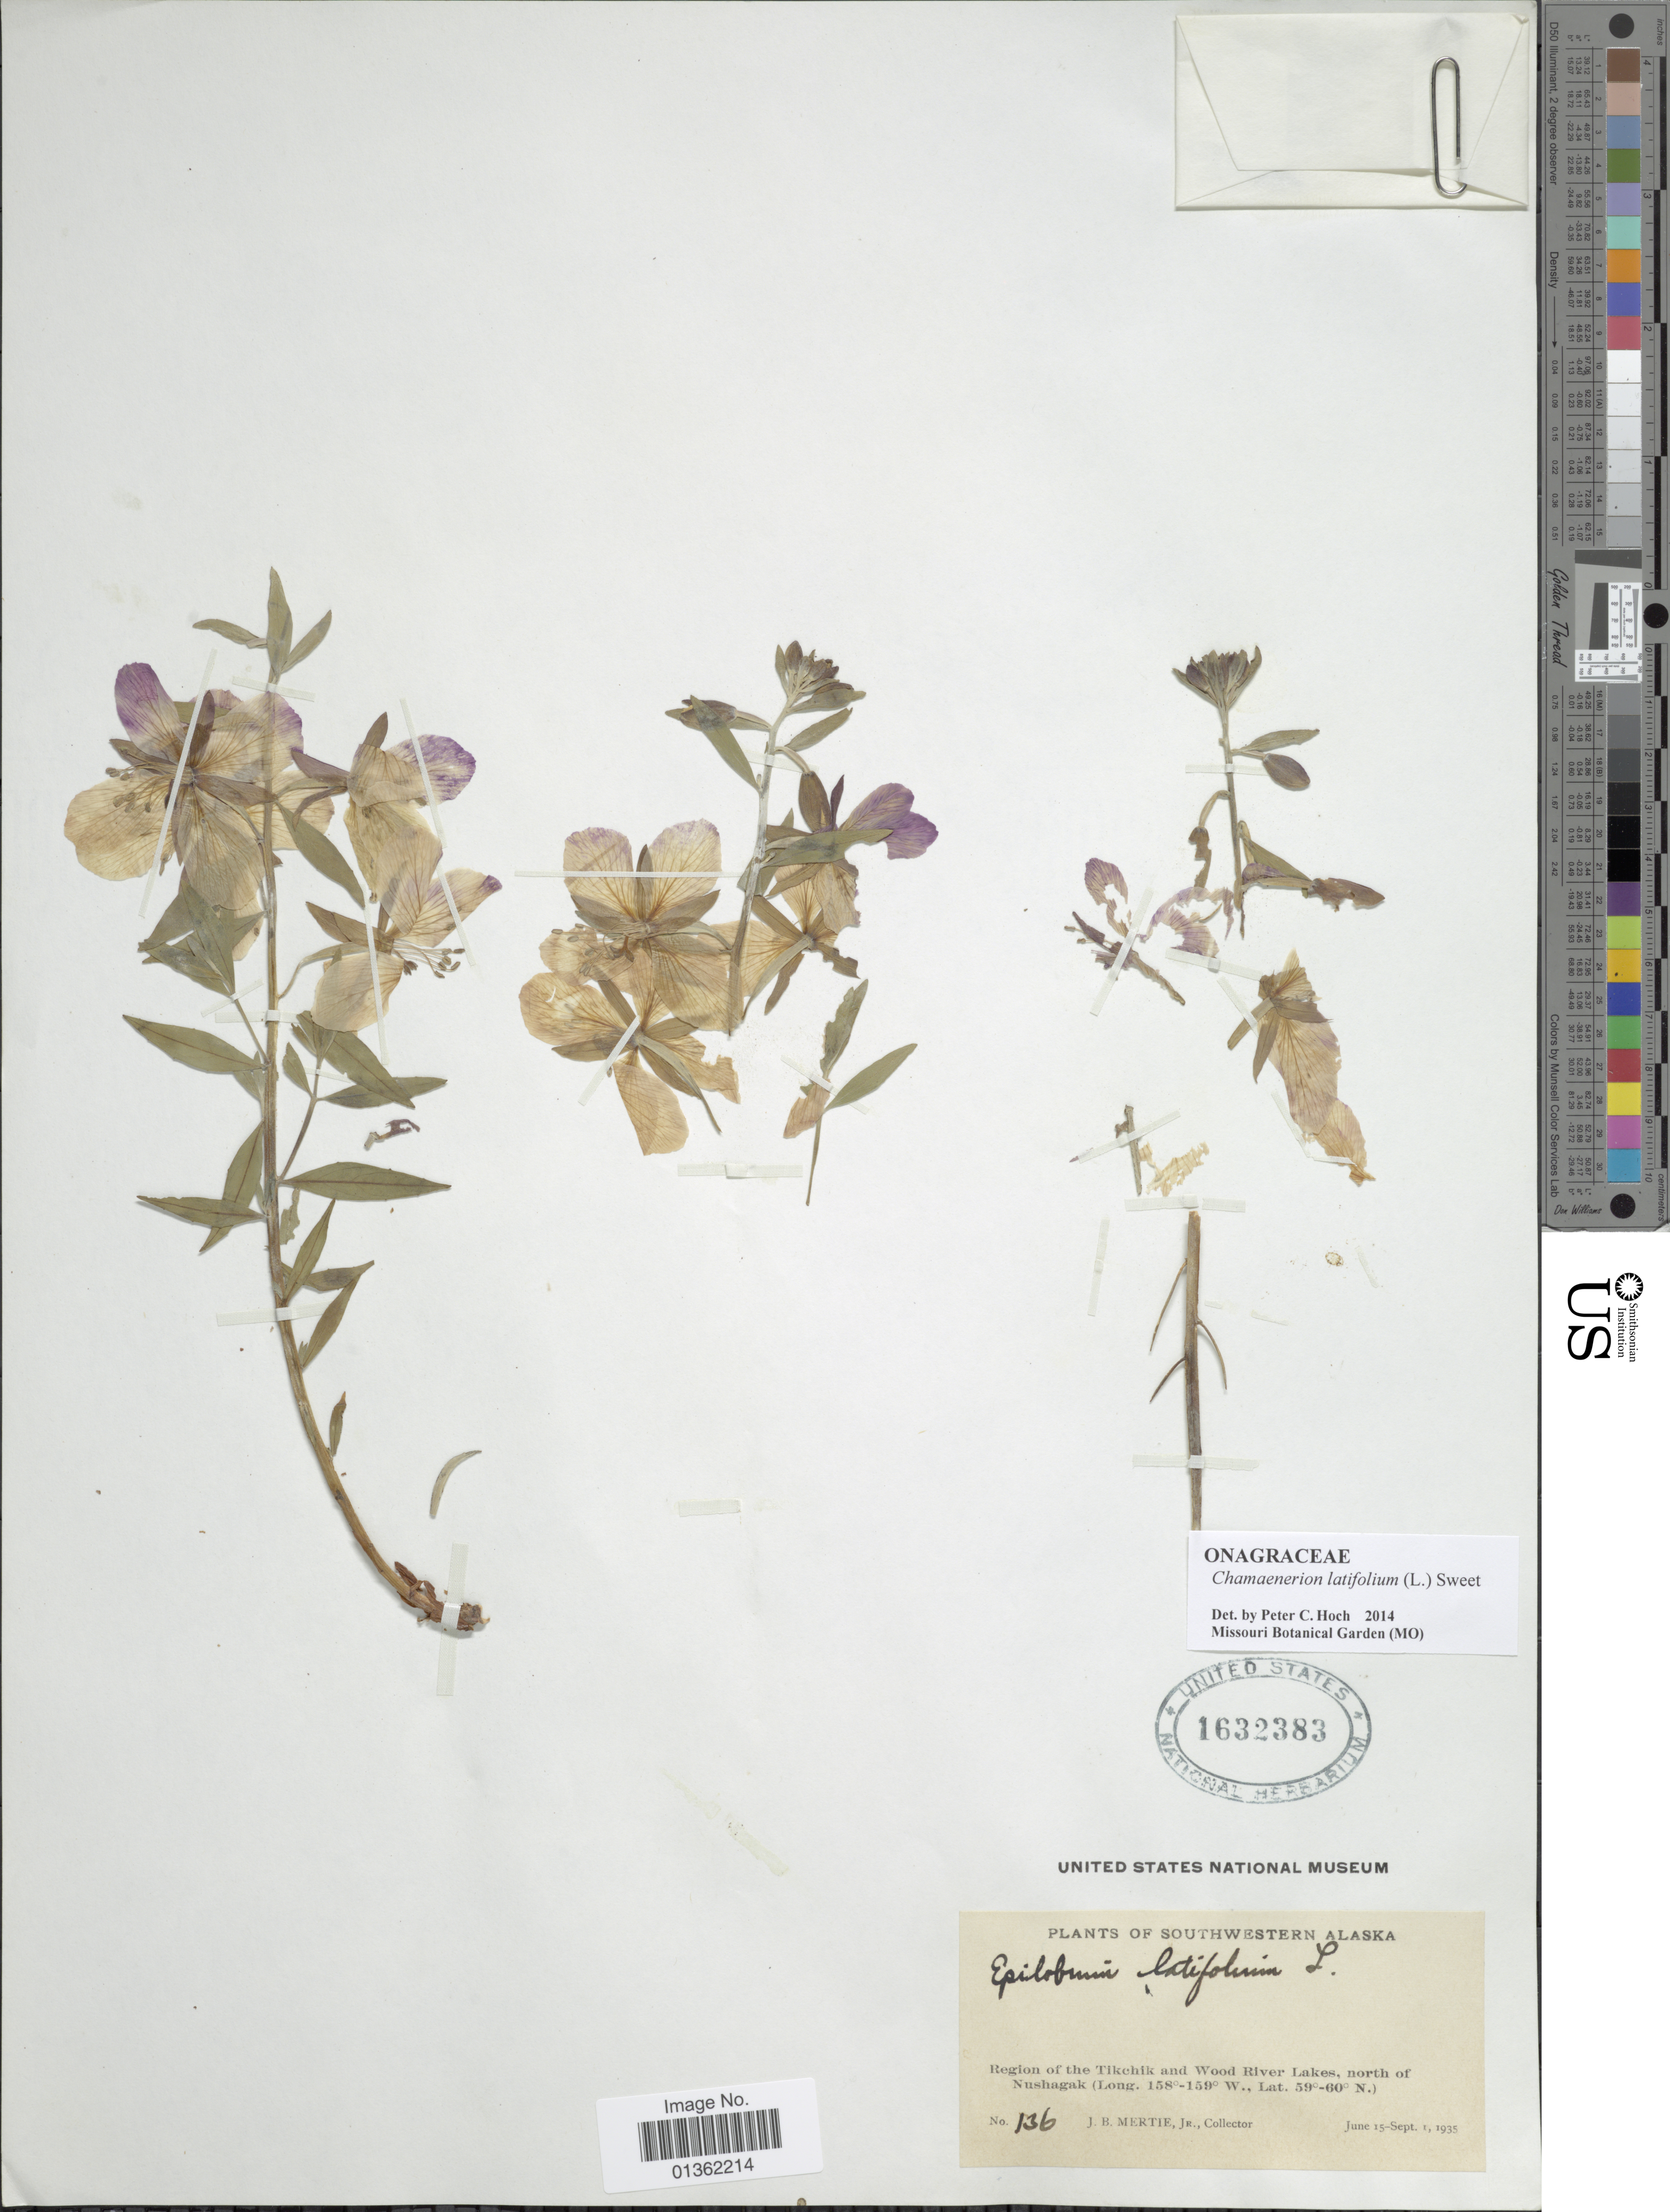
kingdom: Plantae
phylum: Tracheophyta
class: Magnoliopsida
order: Myrtales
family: Onagraceae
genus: Chamaenerion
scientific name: Chamaenerion latifolium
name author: (L.) Th. Fr. & Lange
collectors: J. Mertie Jr.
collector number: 136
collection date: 1935-06-15/1935-09-01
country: United States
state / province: Alaska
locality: Southwestern Alaska. Region of the Tikchik and Wood River Lakes, north of Nushagak.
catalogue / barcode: US 1632383